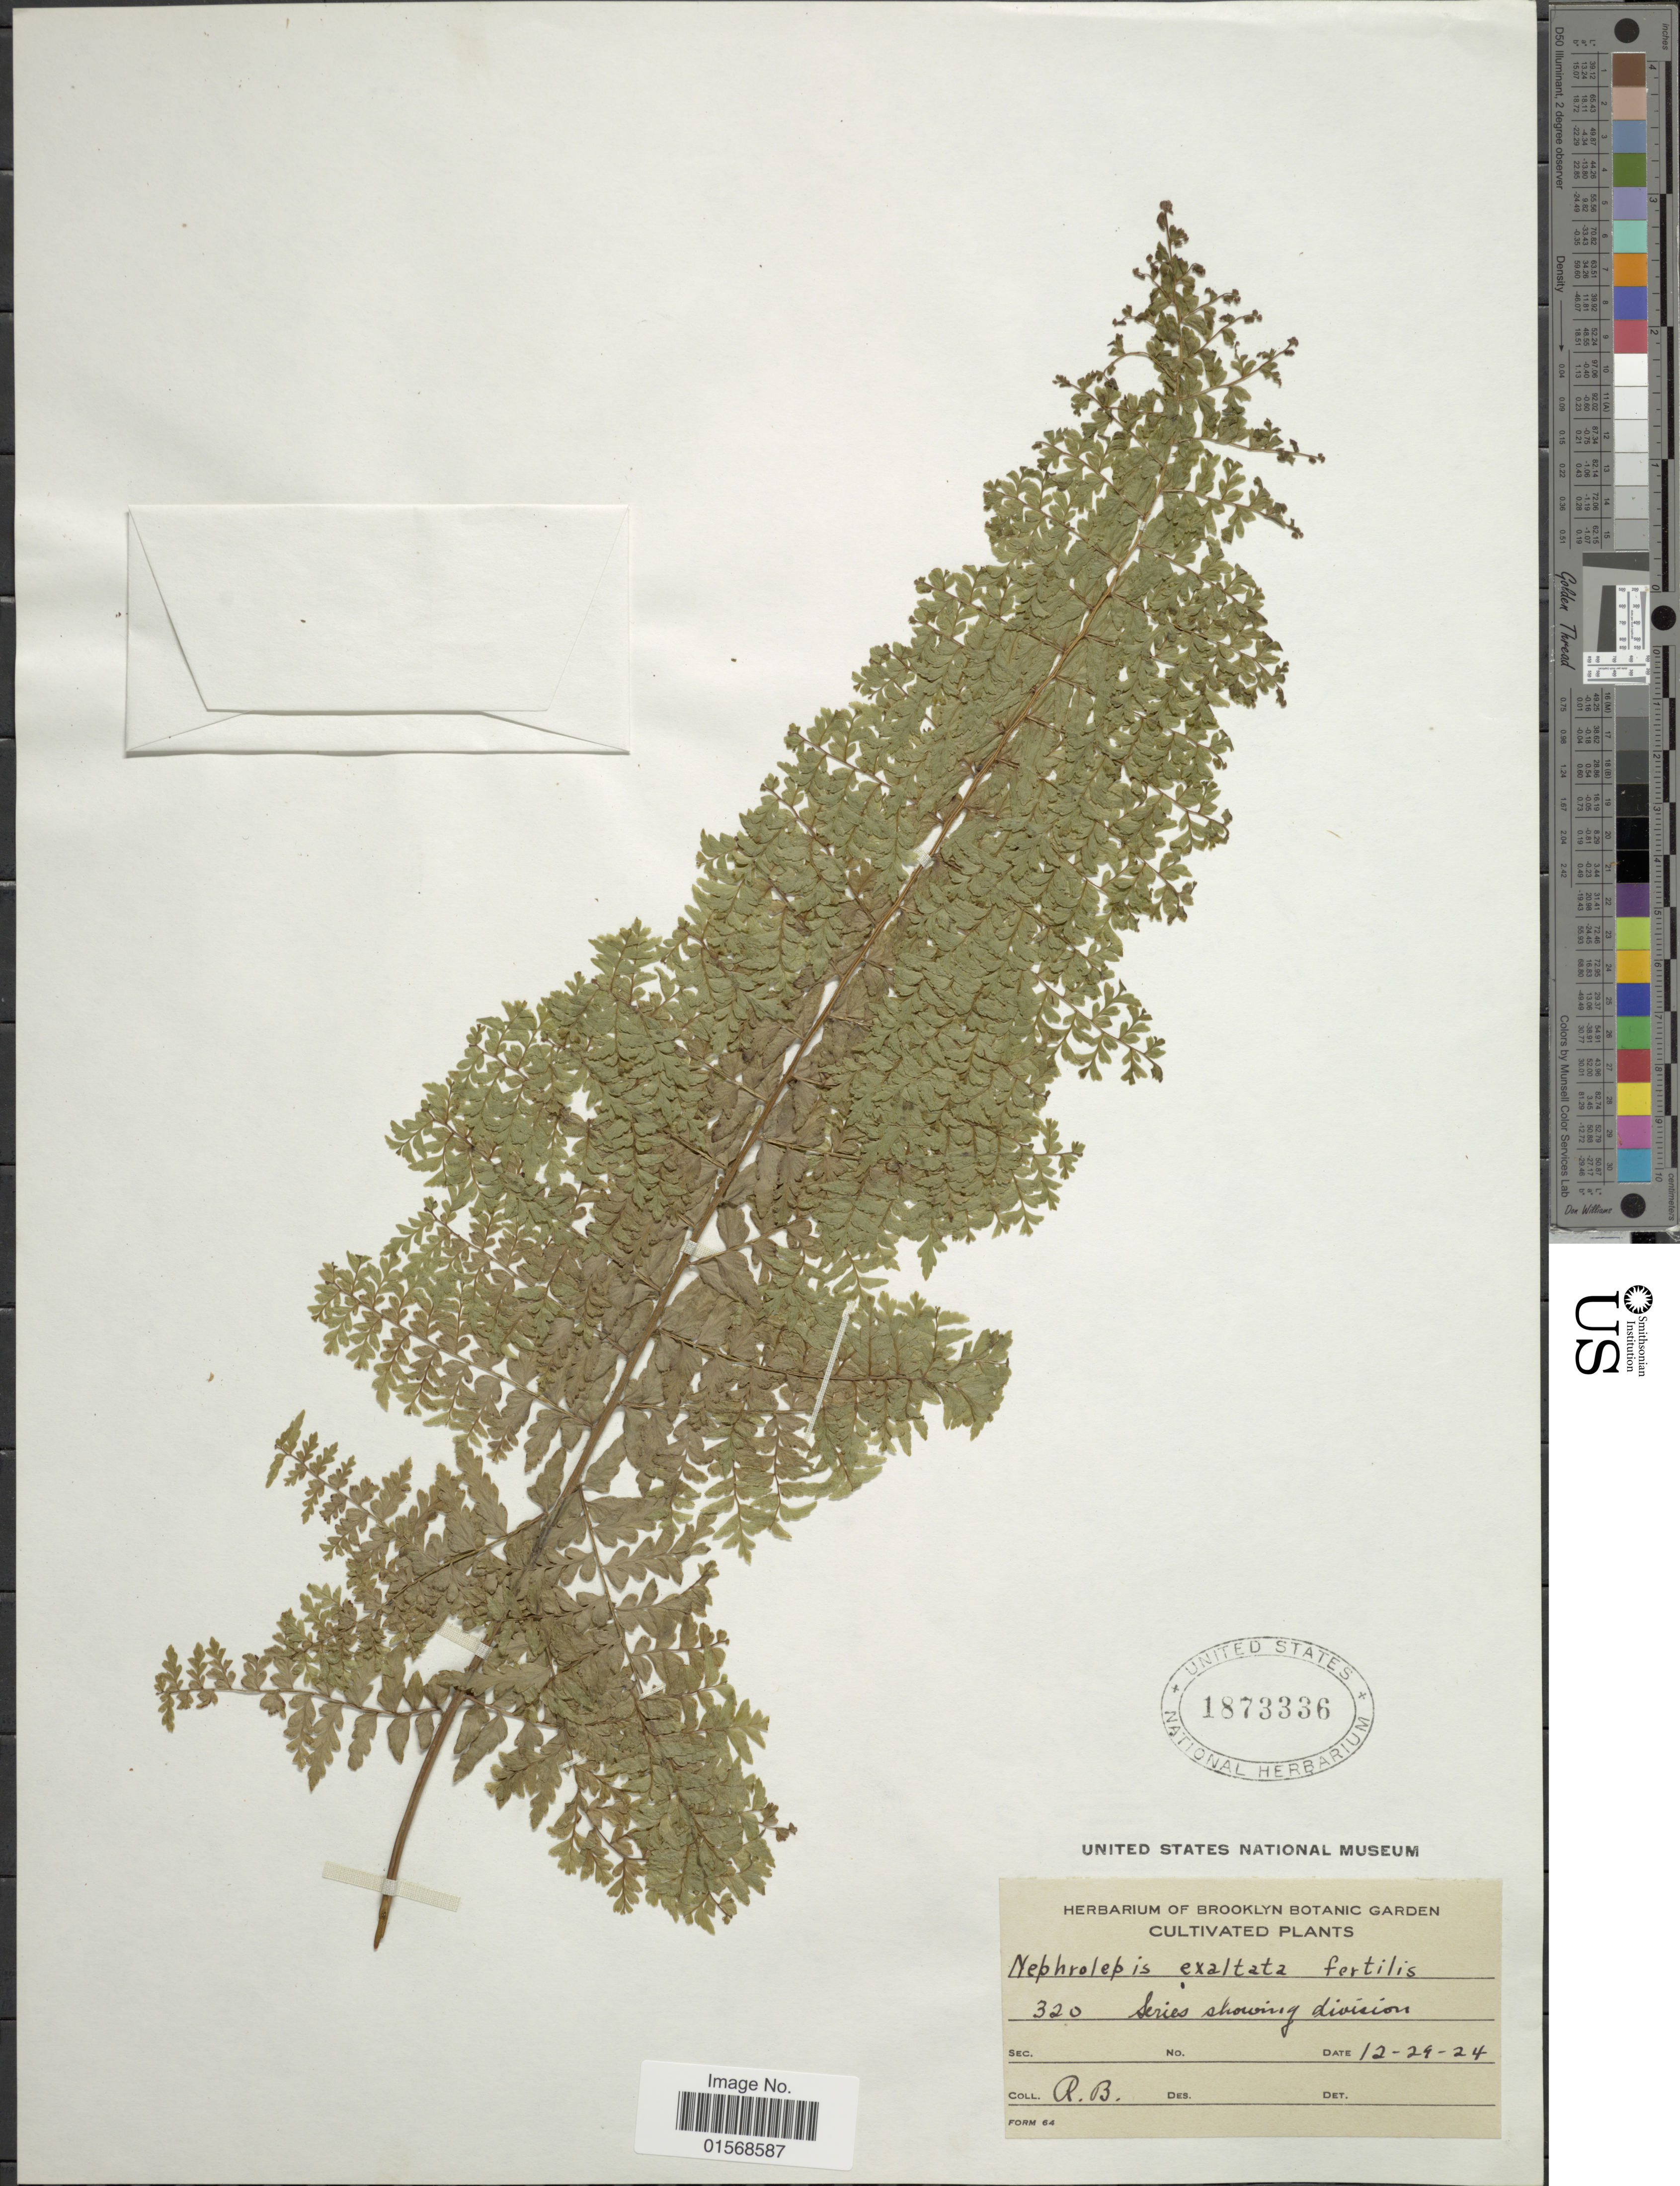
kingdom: Plantae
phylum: Tracheophyta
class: Polypodiopsida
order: Polypodiales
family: Nephrolepidaceae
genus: Nephrolepis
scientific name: Nephrolepis 'Fertilis'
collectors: R. B.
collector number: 320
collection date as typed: Transcribed d/m/y: 29/12/24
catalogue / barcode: US 1873336